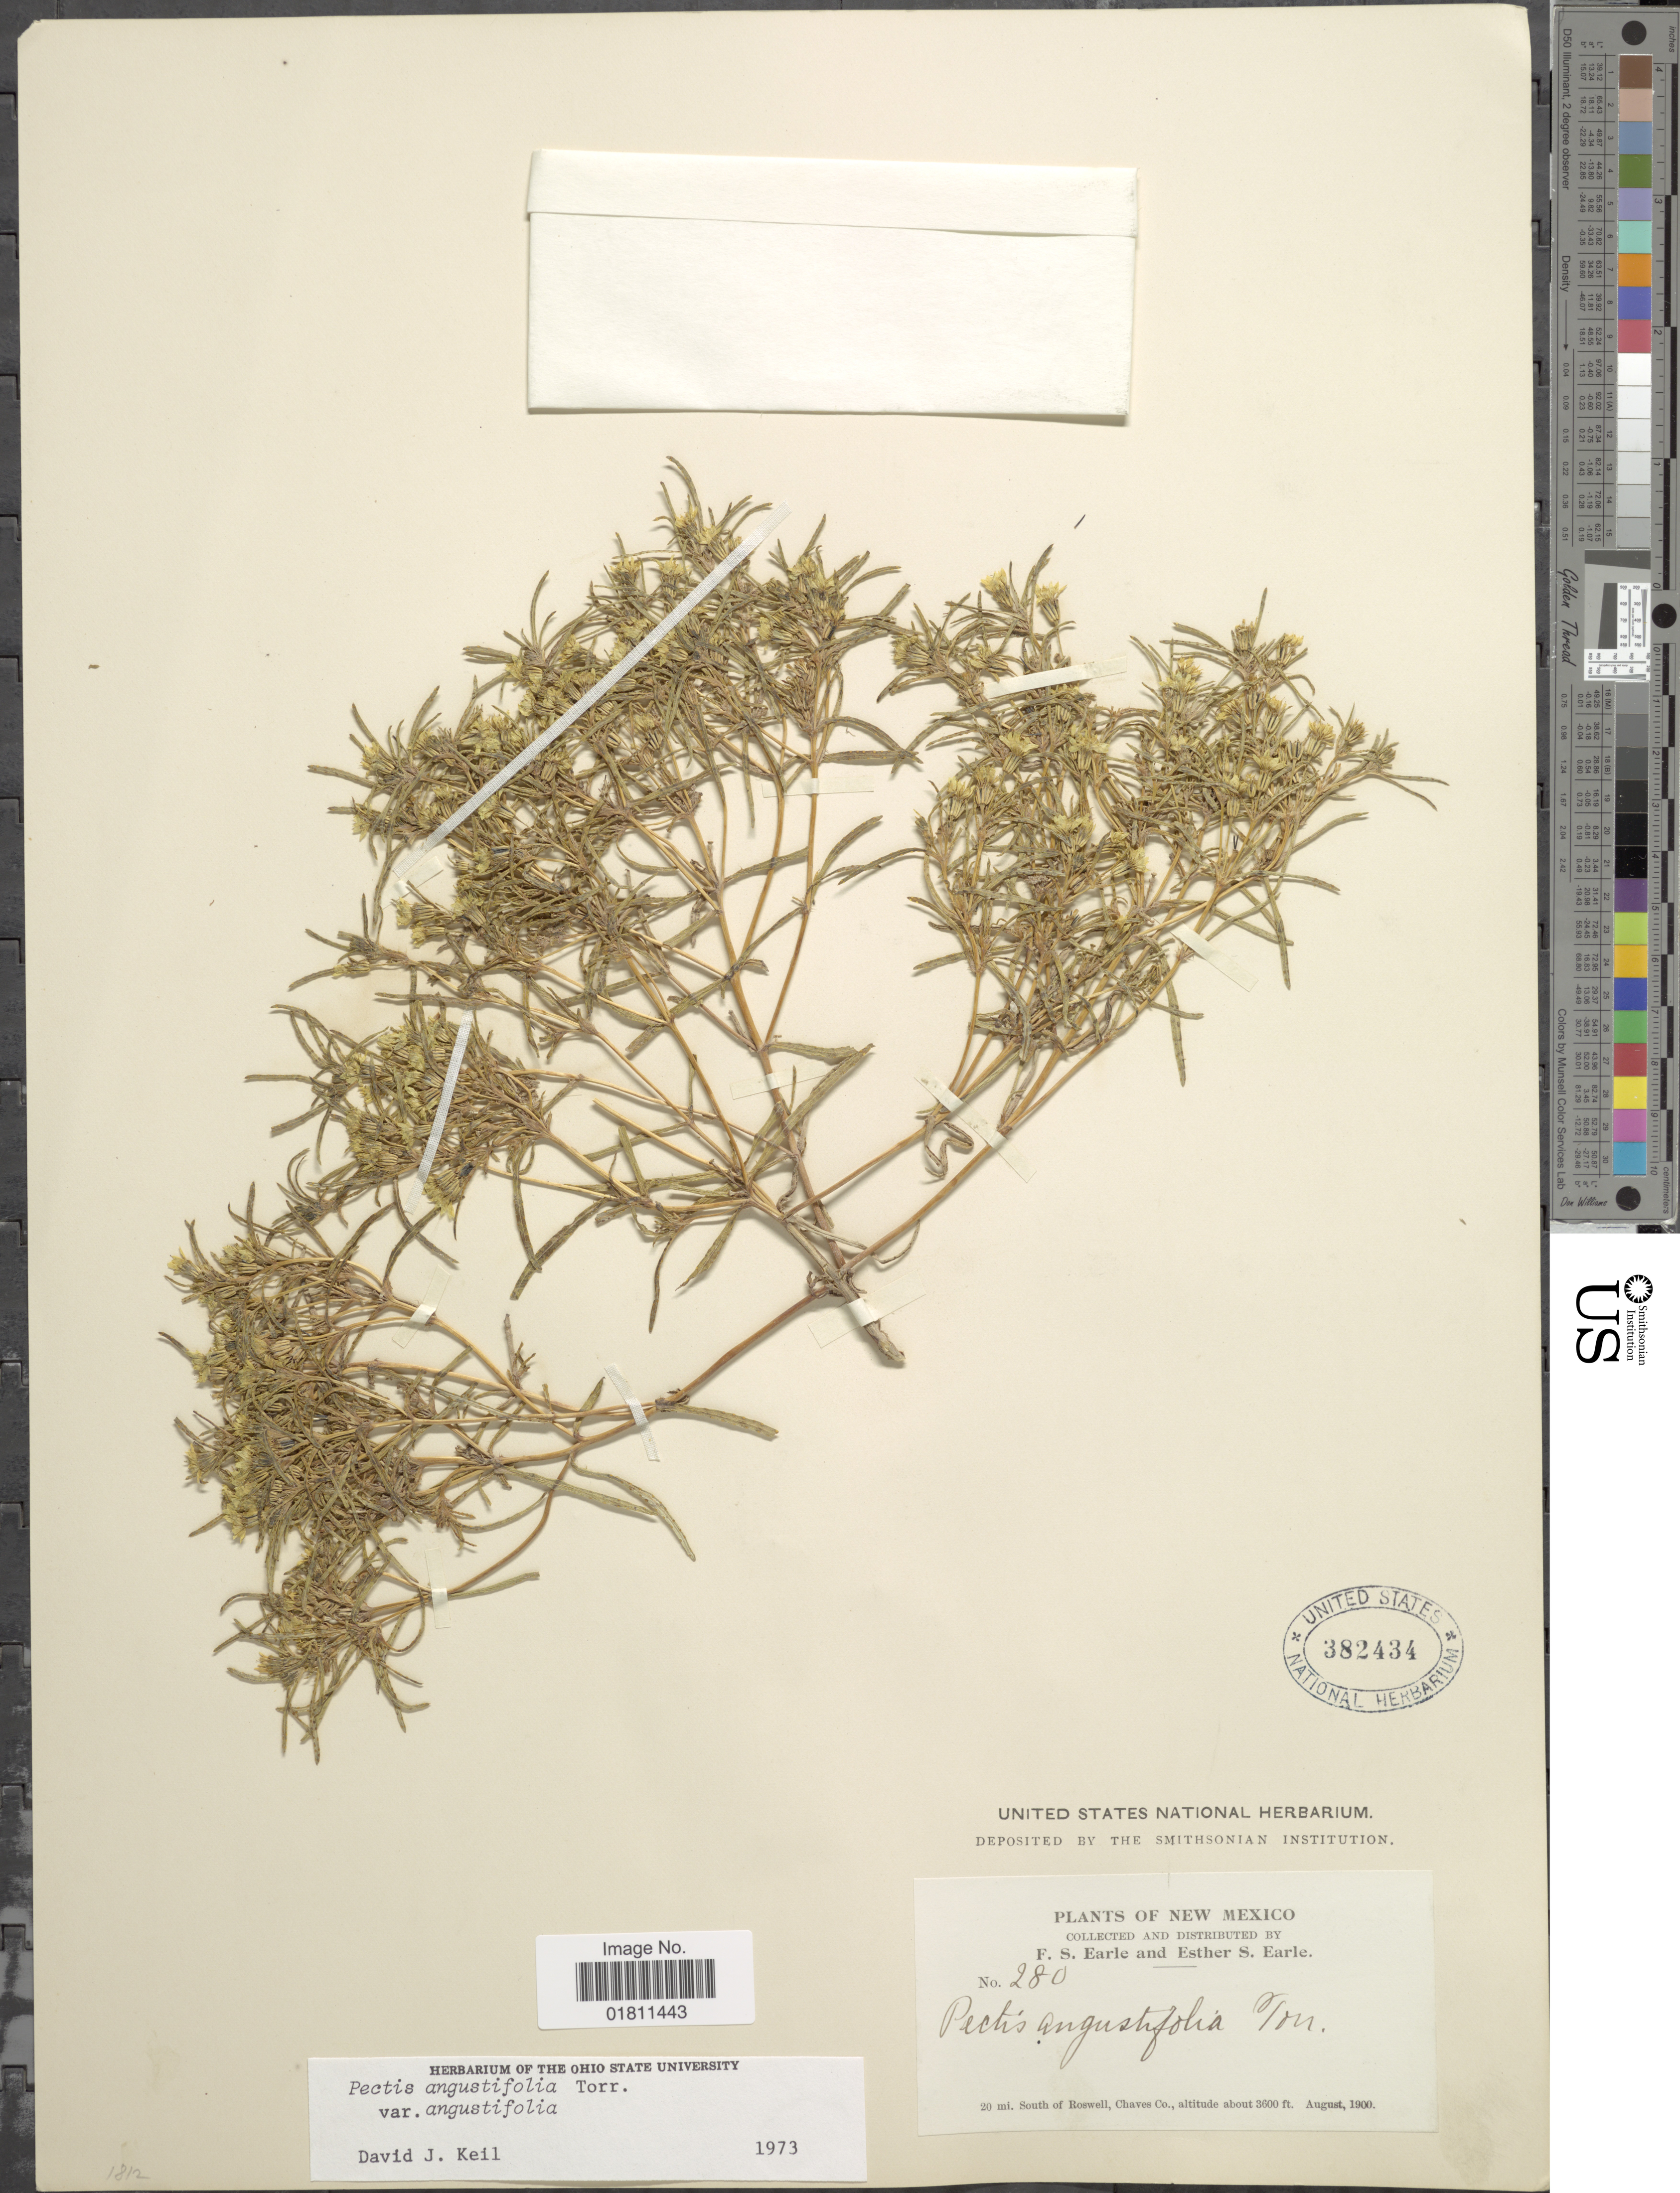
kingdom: Plantae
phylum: Tracheophyta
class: Magnoliopsida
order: Asterales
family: Asteraceae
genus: Pectis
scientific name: Pectis angustifolia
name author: Torr.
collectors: F. S. Earle & E. S. Earle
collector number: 280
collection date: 1900-08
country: United States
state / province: New Mexico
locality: New Mexico. 20 mi, South of Roswell, Chaves Co.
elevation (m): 1097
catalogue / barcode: US 382434